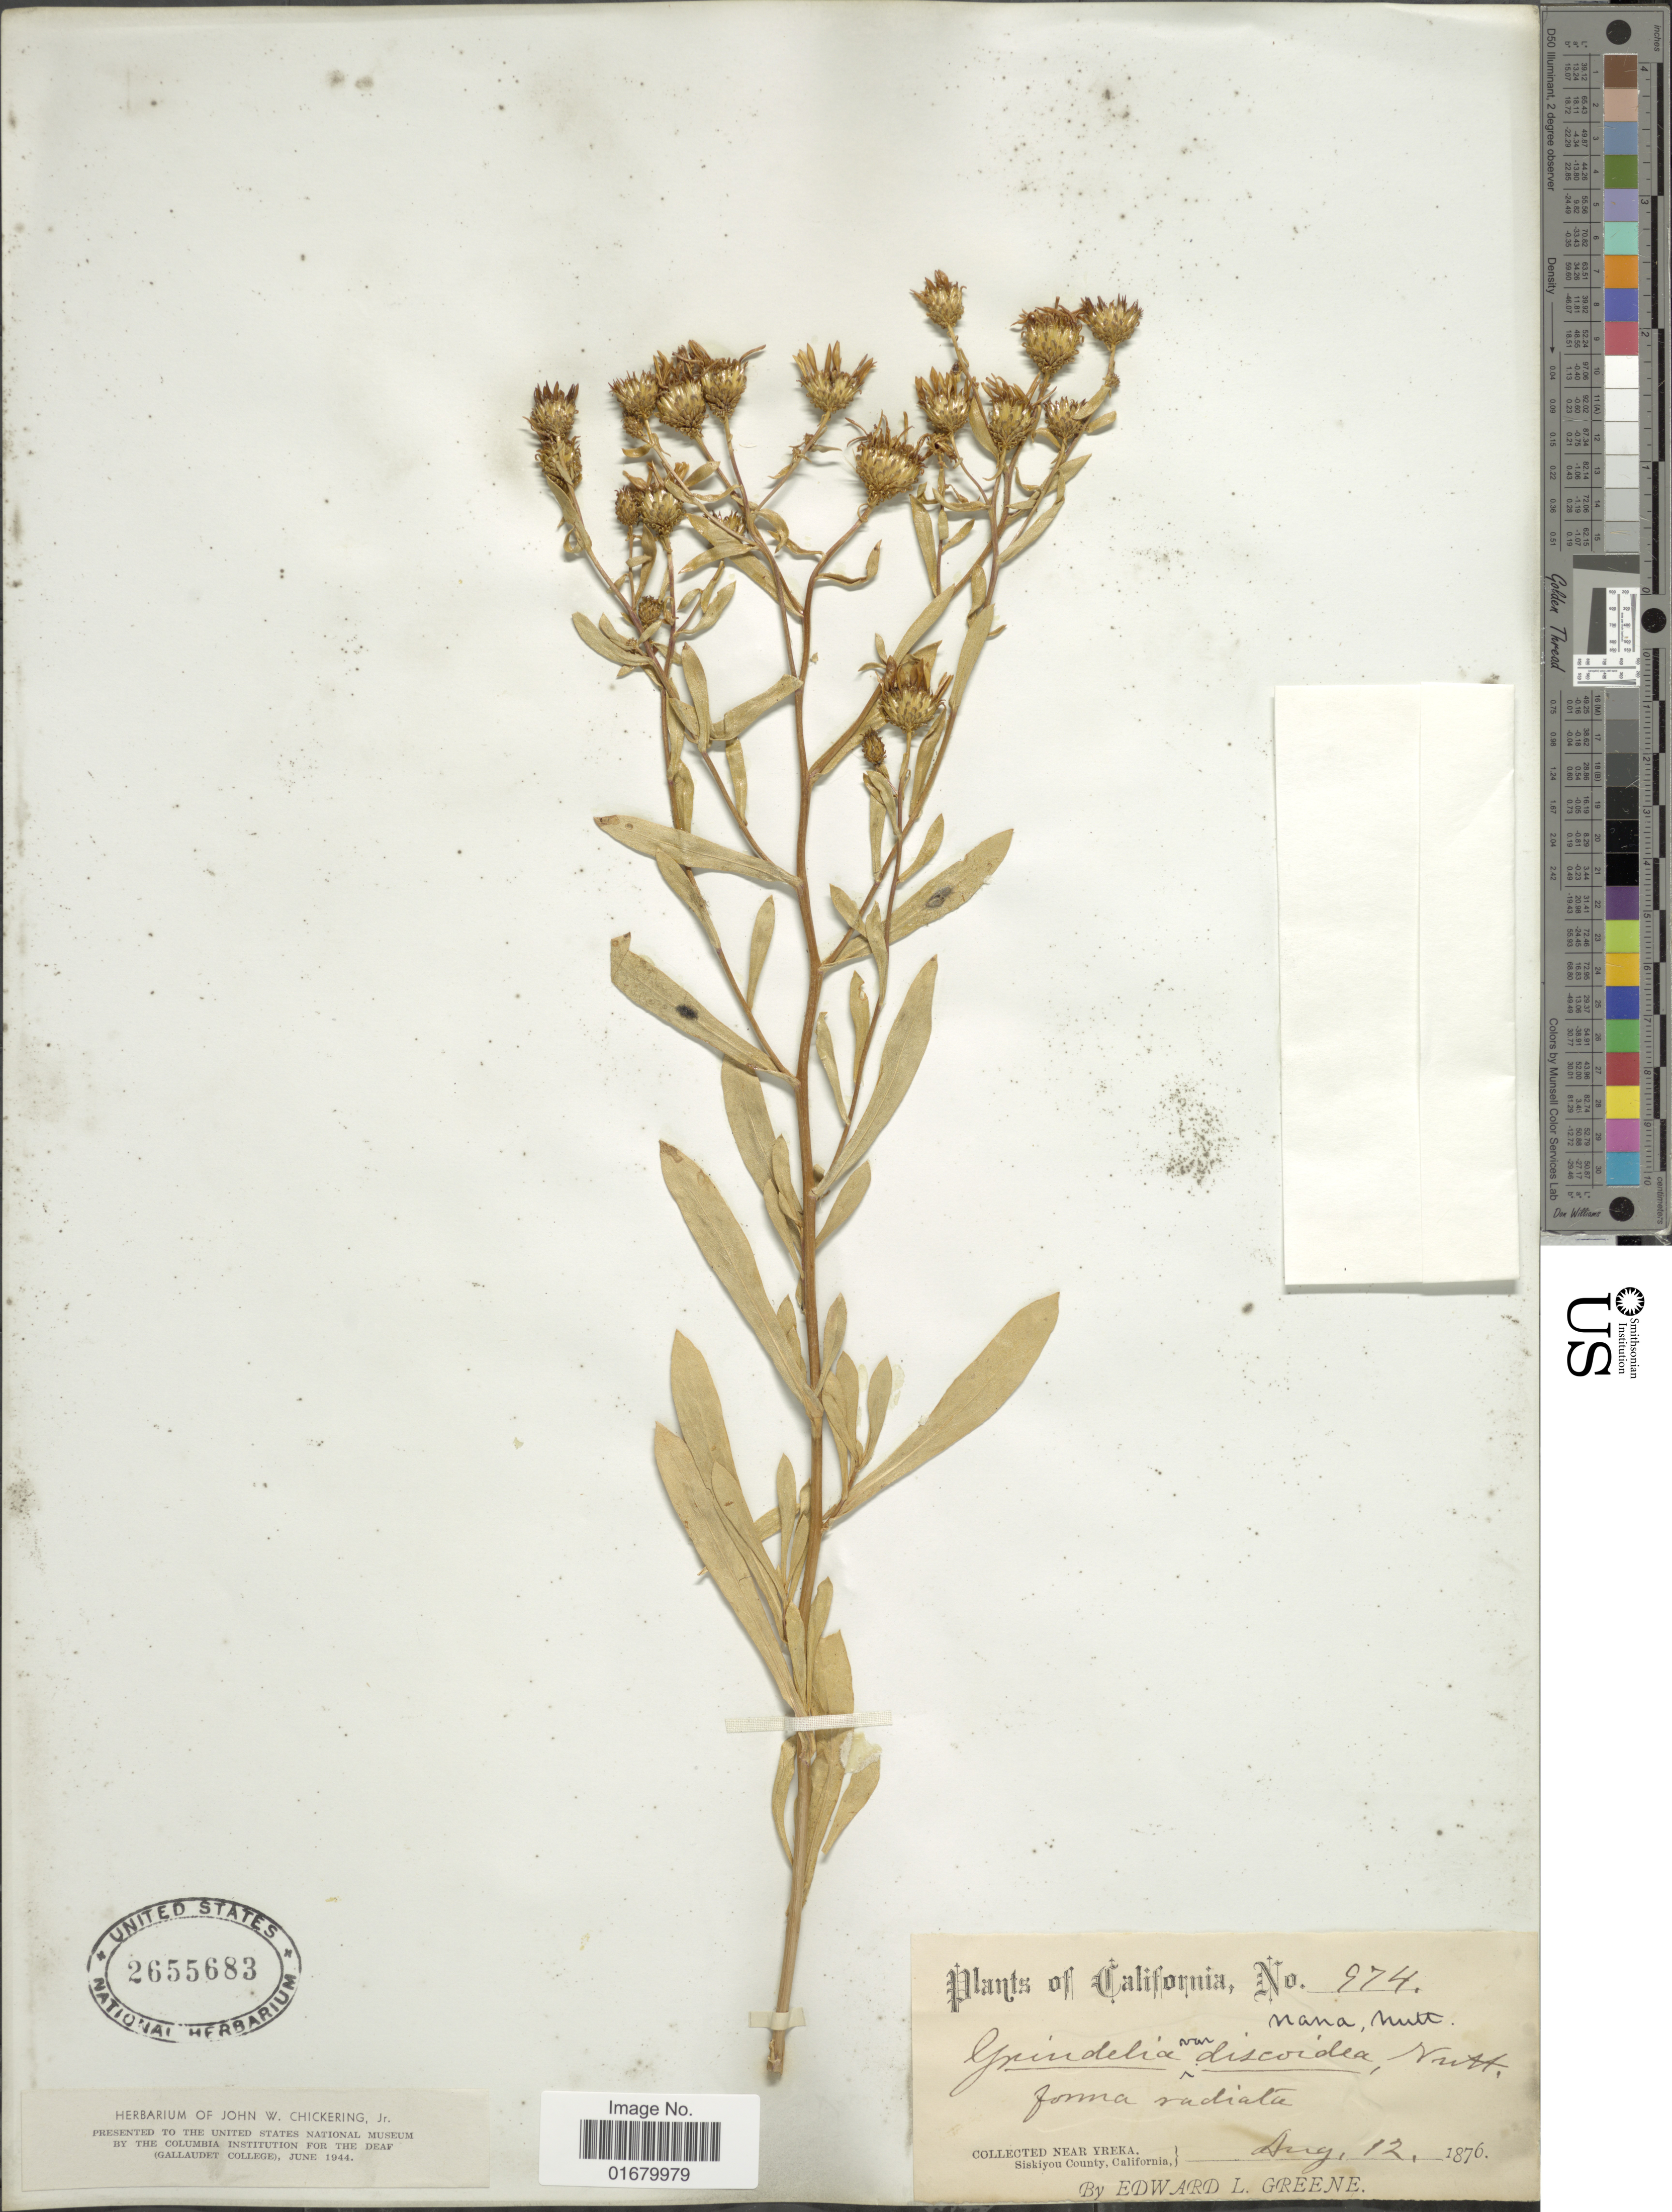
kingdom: Plantae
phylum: Tracheophyta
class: Magnoliopsida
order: Asterales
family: Asteraceae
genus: Grindelia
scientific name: Grindelia nana var. discoidea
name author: (Nutt.) A. Gray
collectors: E. L. Greene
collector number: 974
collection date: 1876-08-12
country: United States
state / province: California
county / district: Siskiyou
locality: Near Yreka, Siskiyou County.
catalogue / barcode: US 2655683